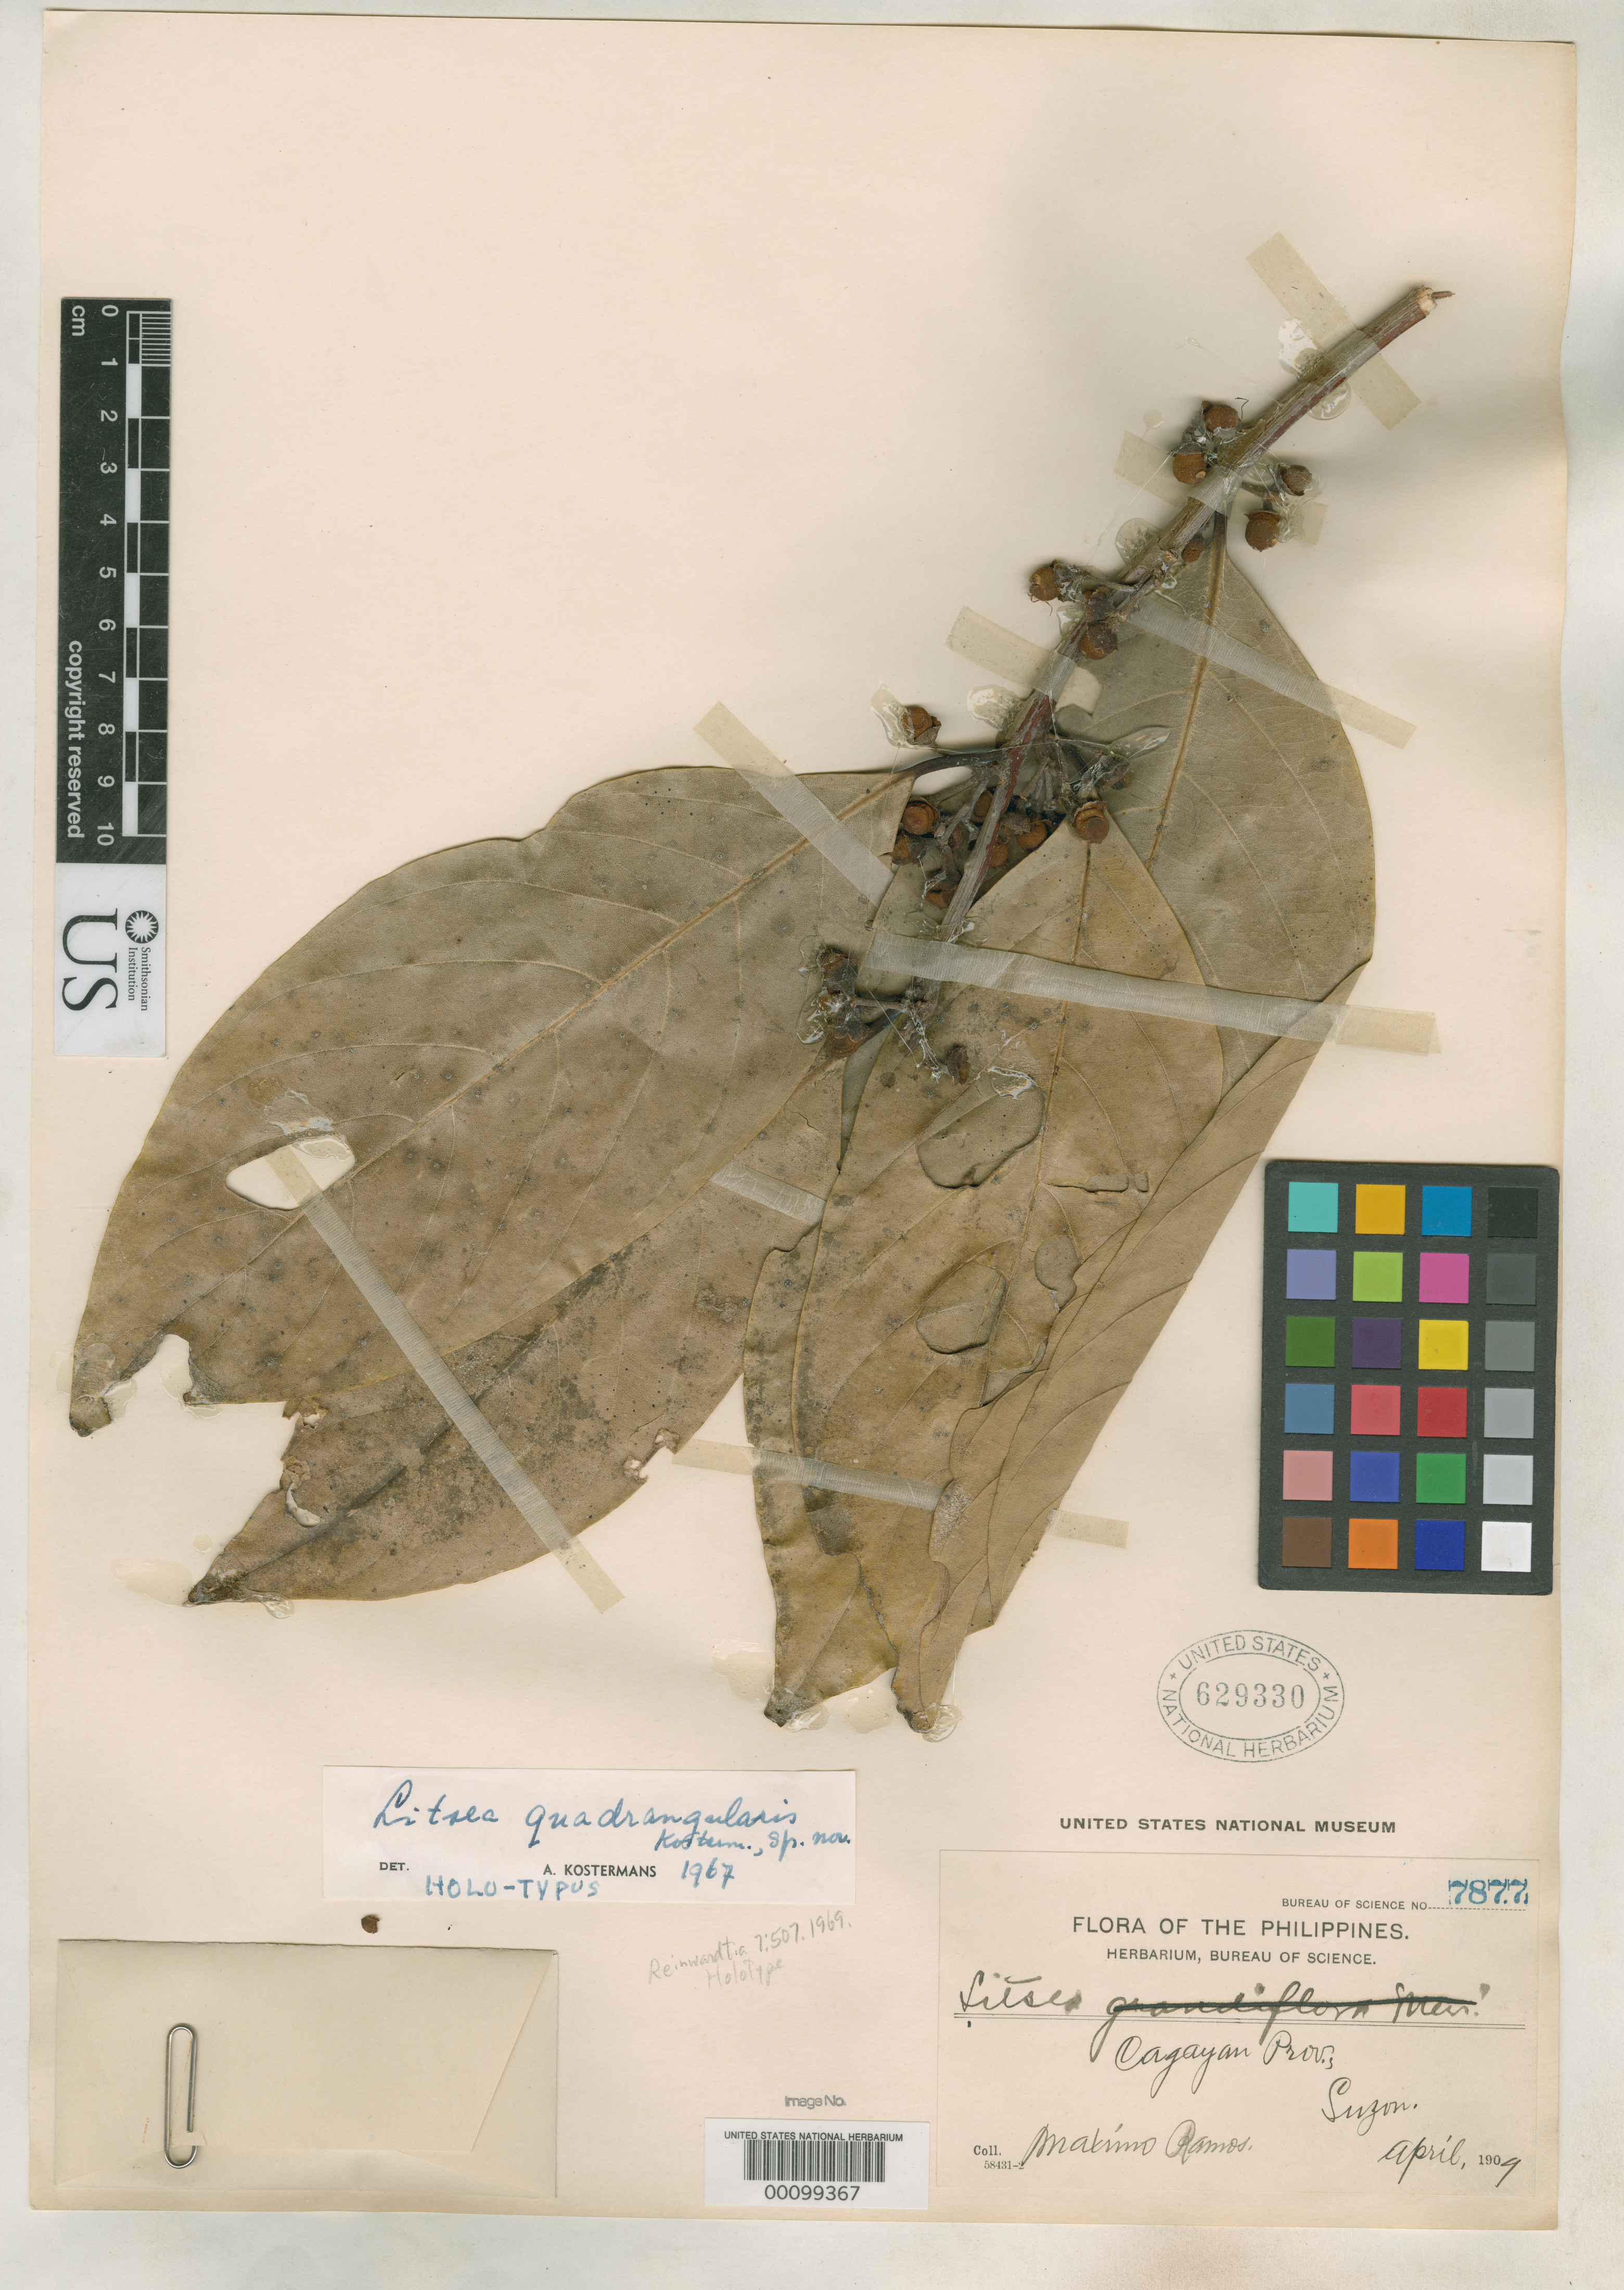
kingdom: Plantae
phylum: Tracheophyta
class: Magnoliopsida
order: Laurales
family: Lauraceae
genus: Litsea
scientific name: Litsea quadrangularis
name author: Kosterm.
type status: Holotype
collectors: M. Ramos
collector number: Bur. Sci. 7877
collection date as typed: Apr 1909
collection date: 1909-04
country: Philippines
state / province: Cagayan Valley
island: Luzon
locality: Cagayan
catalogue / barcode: US 629330